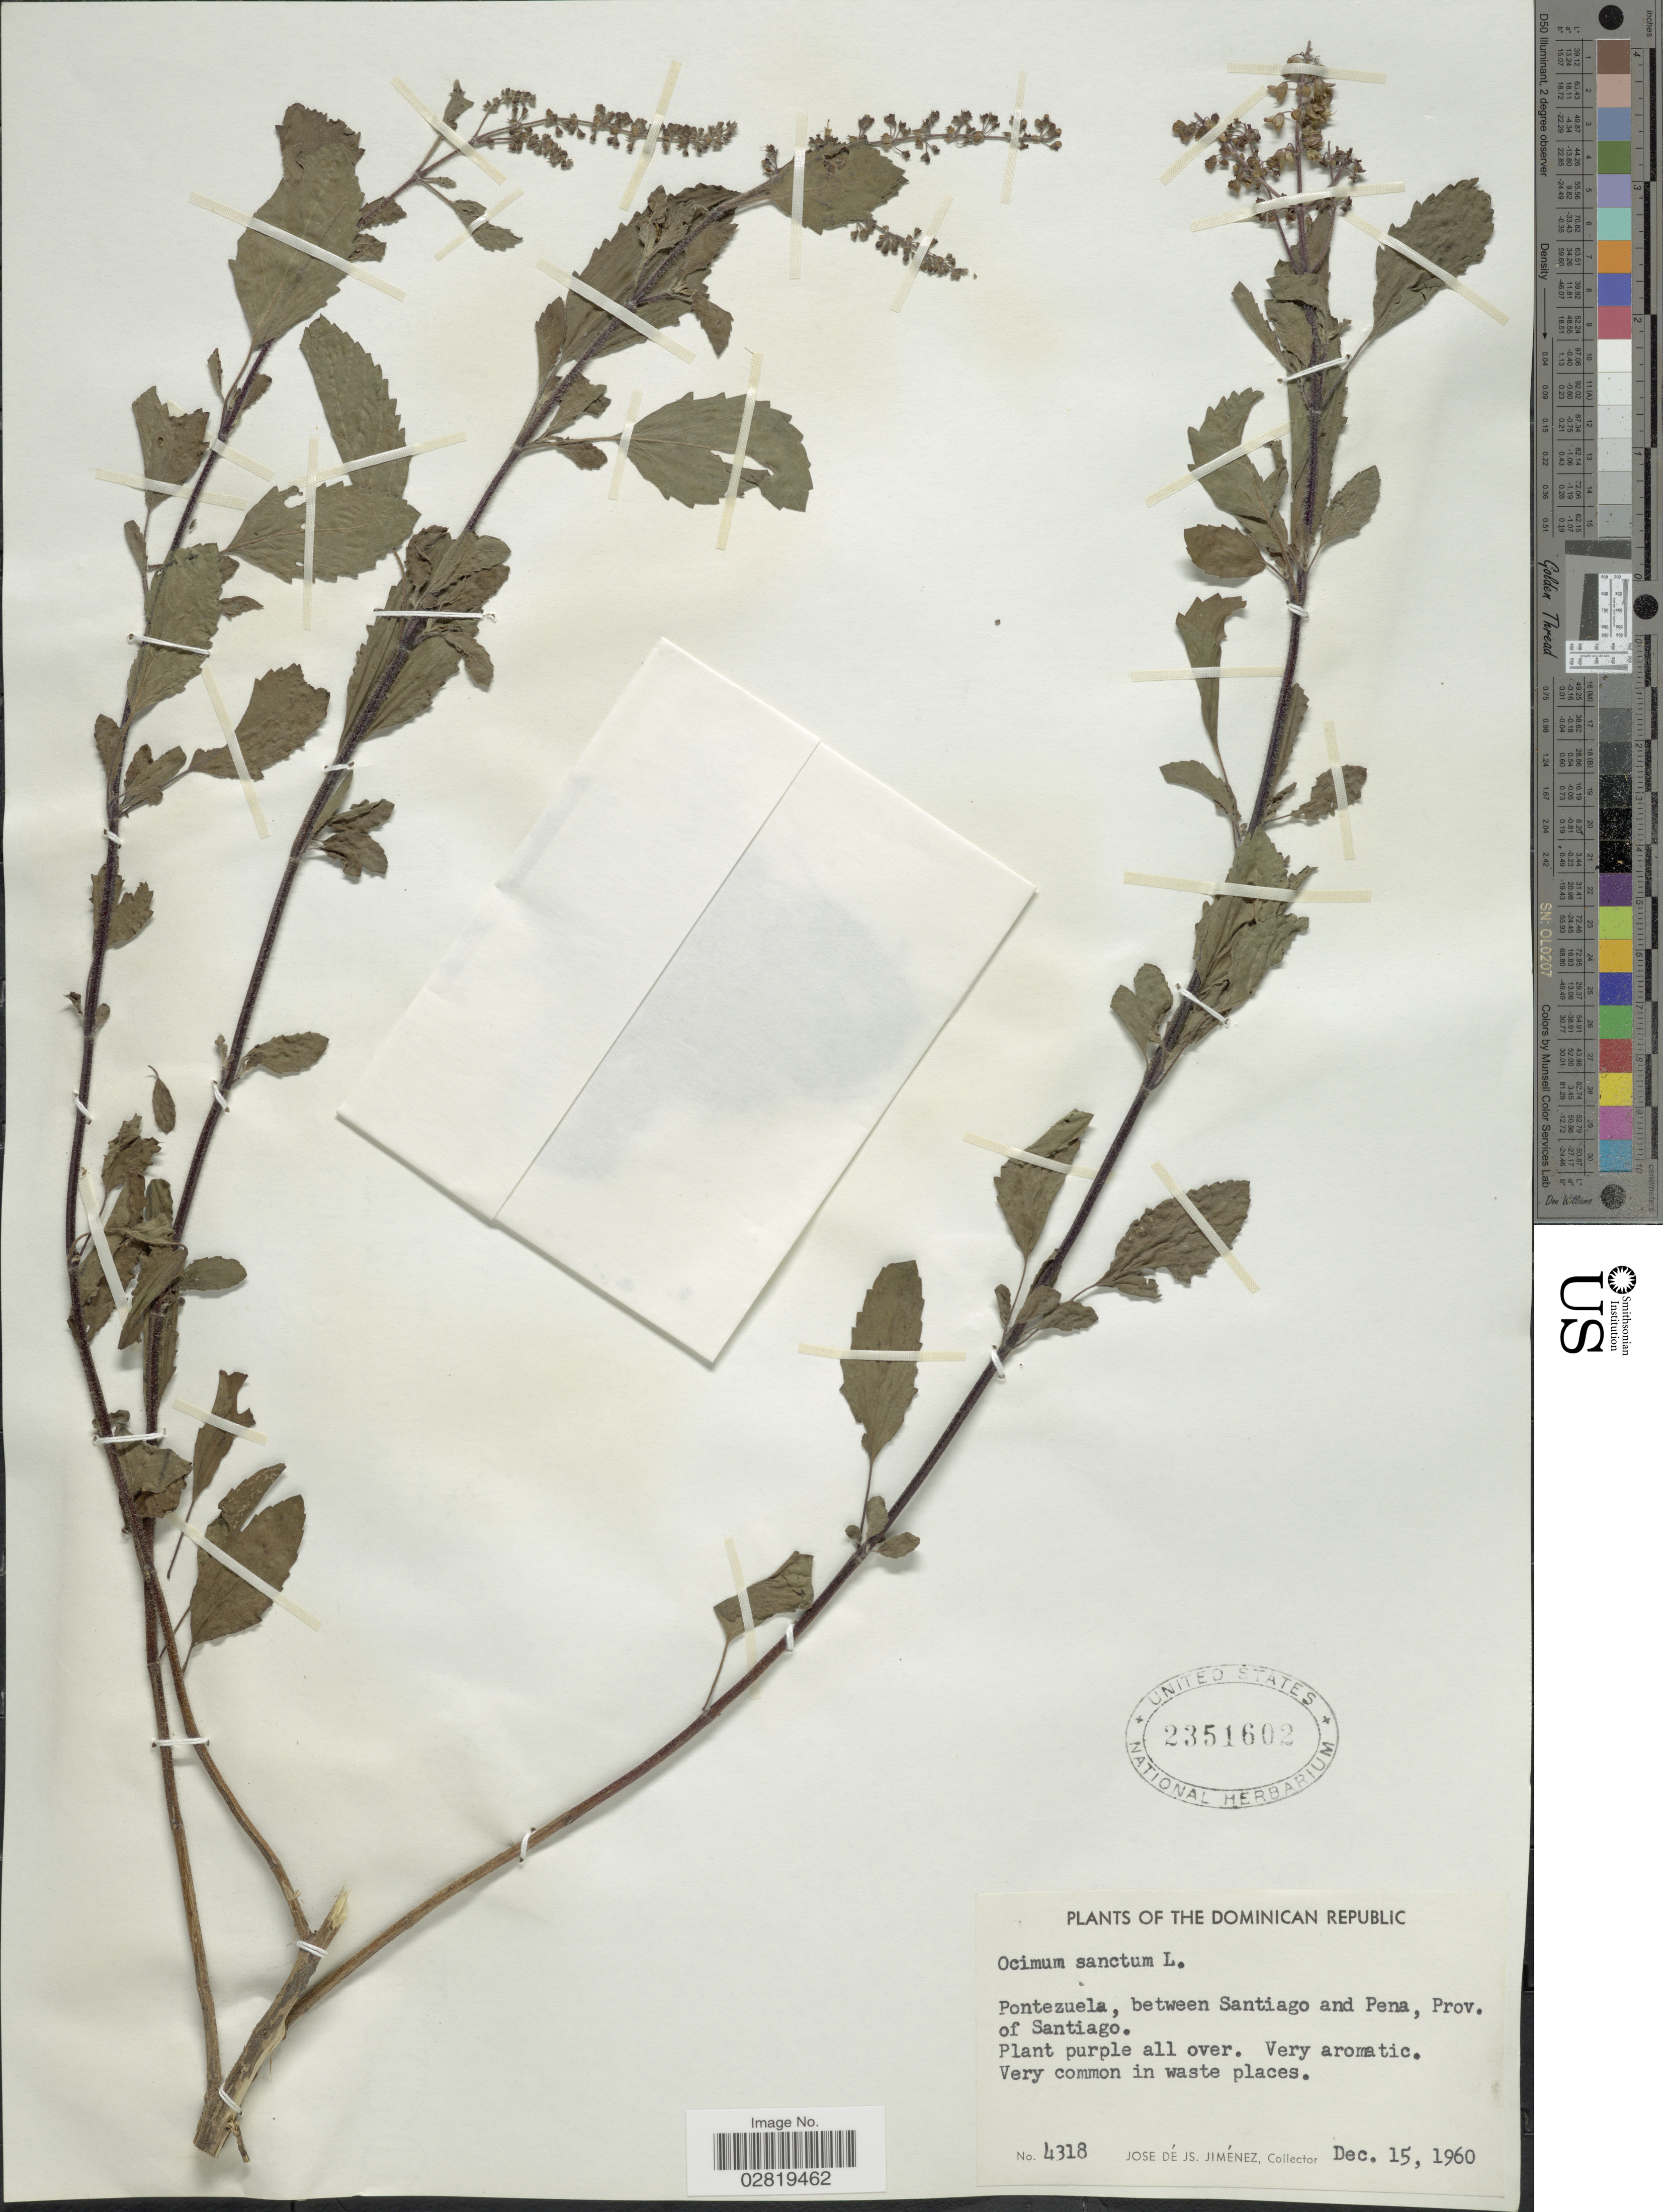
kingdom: Plantae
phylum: Tracheophyta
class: Magnoliopsida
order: Lamiales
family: Lamiaceae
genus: Ocimum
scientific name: Ocimum sanctum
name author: L.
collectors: J. J. Jiménez Almonte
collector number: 4318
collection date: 1960-12-15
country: Dominican Republic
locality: Pontezuela, between Santiago and Pena, Prov. of Santiago.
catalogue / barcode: US 2351602